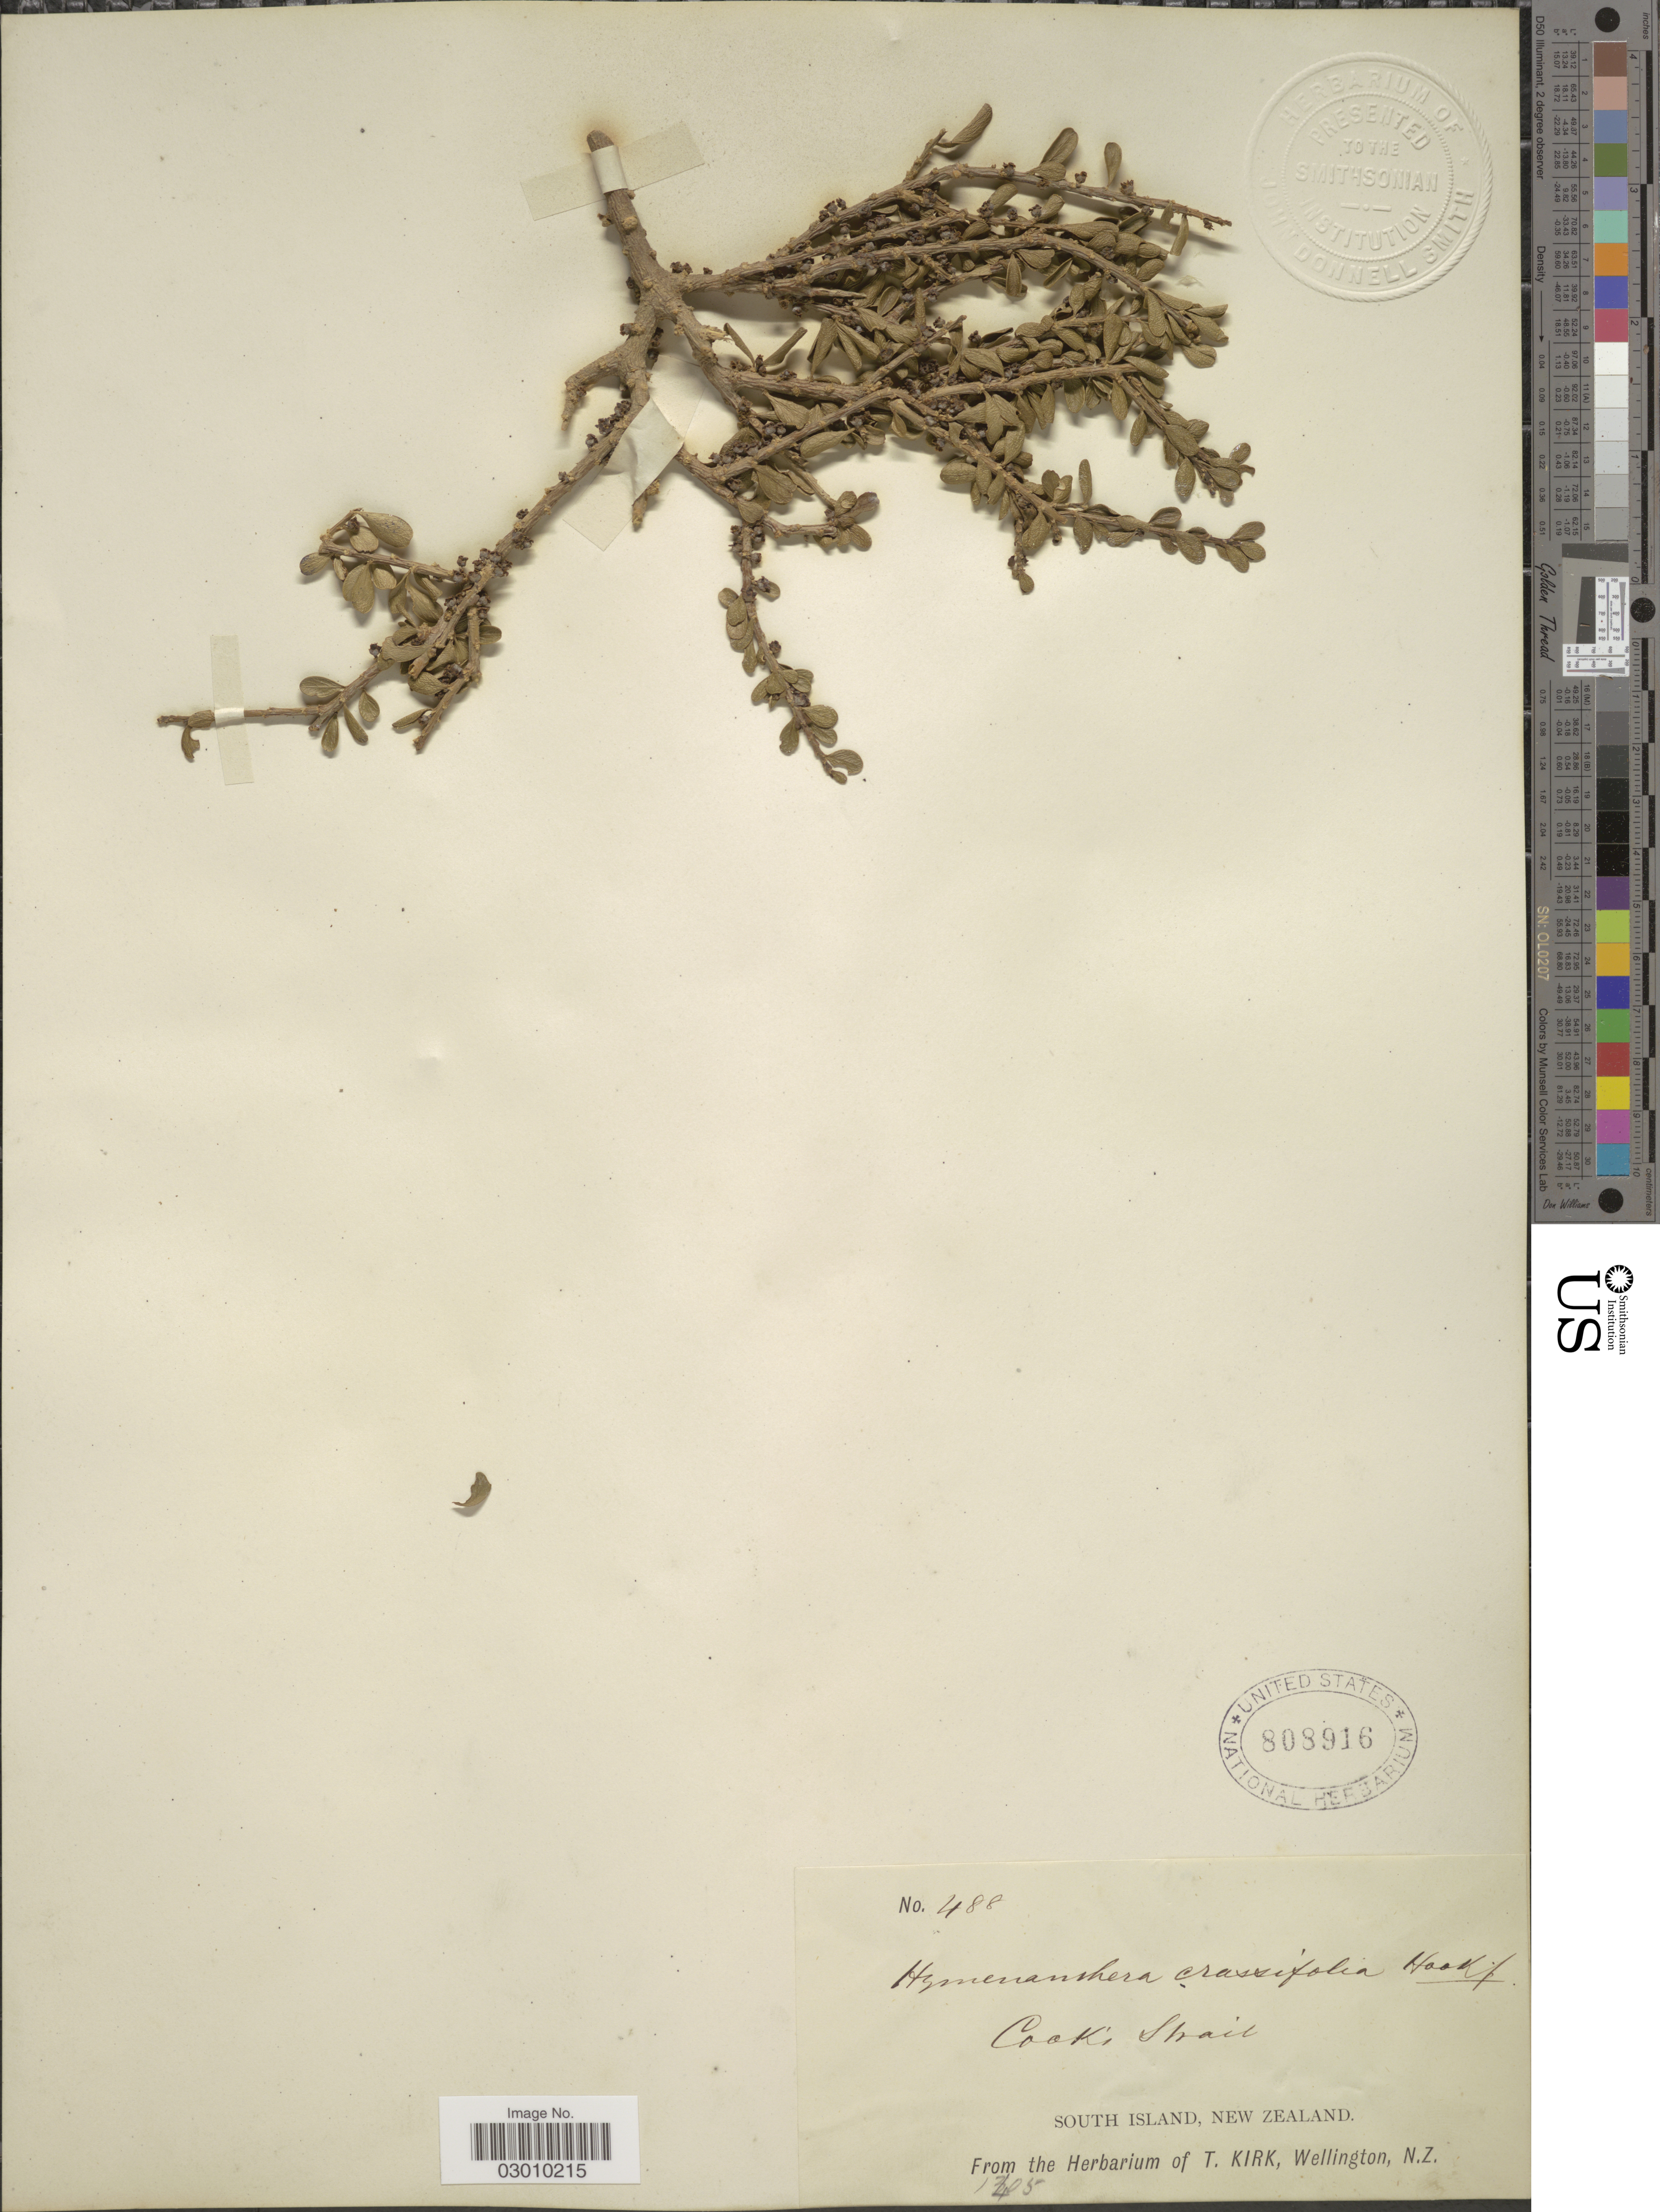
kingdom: Plantae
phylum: Tracheophyta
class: Magnoliopsida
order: Malpighiales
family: Violaceae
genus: Melicytus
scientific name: Melicytus crassifolius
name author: (Hook. f.) Garn.-Jones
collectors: ex herb. T. Kirk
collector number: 488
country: New Zealand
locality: Cook's Strait. South Island.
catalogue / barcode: US 808916